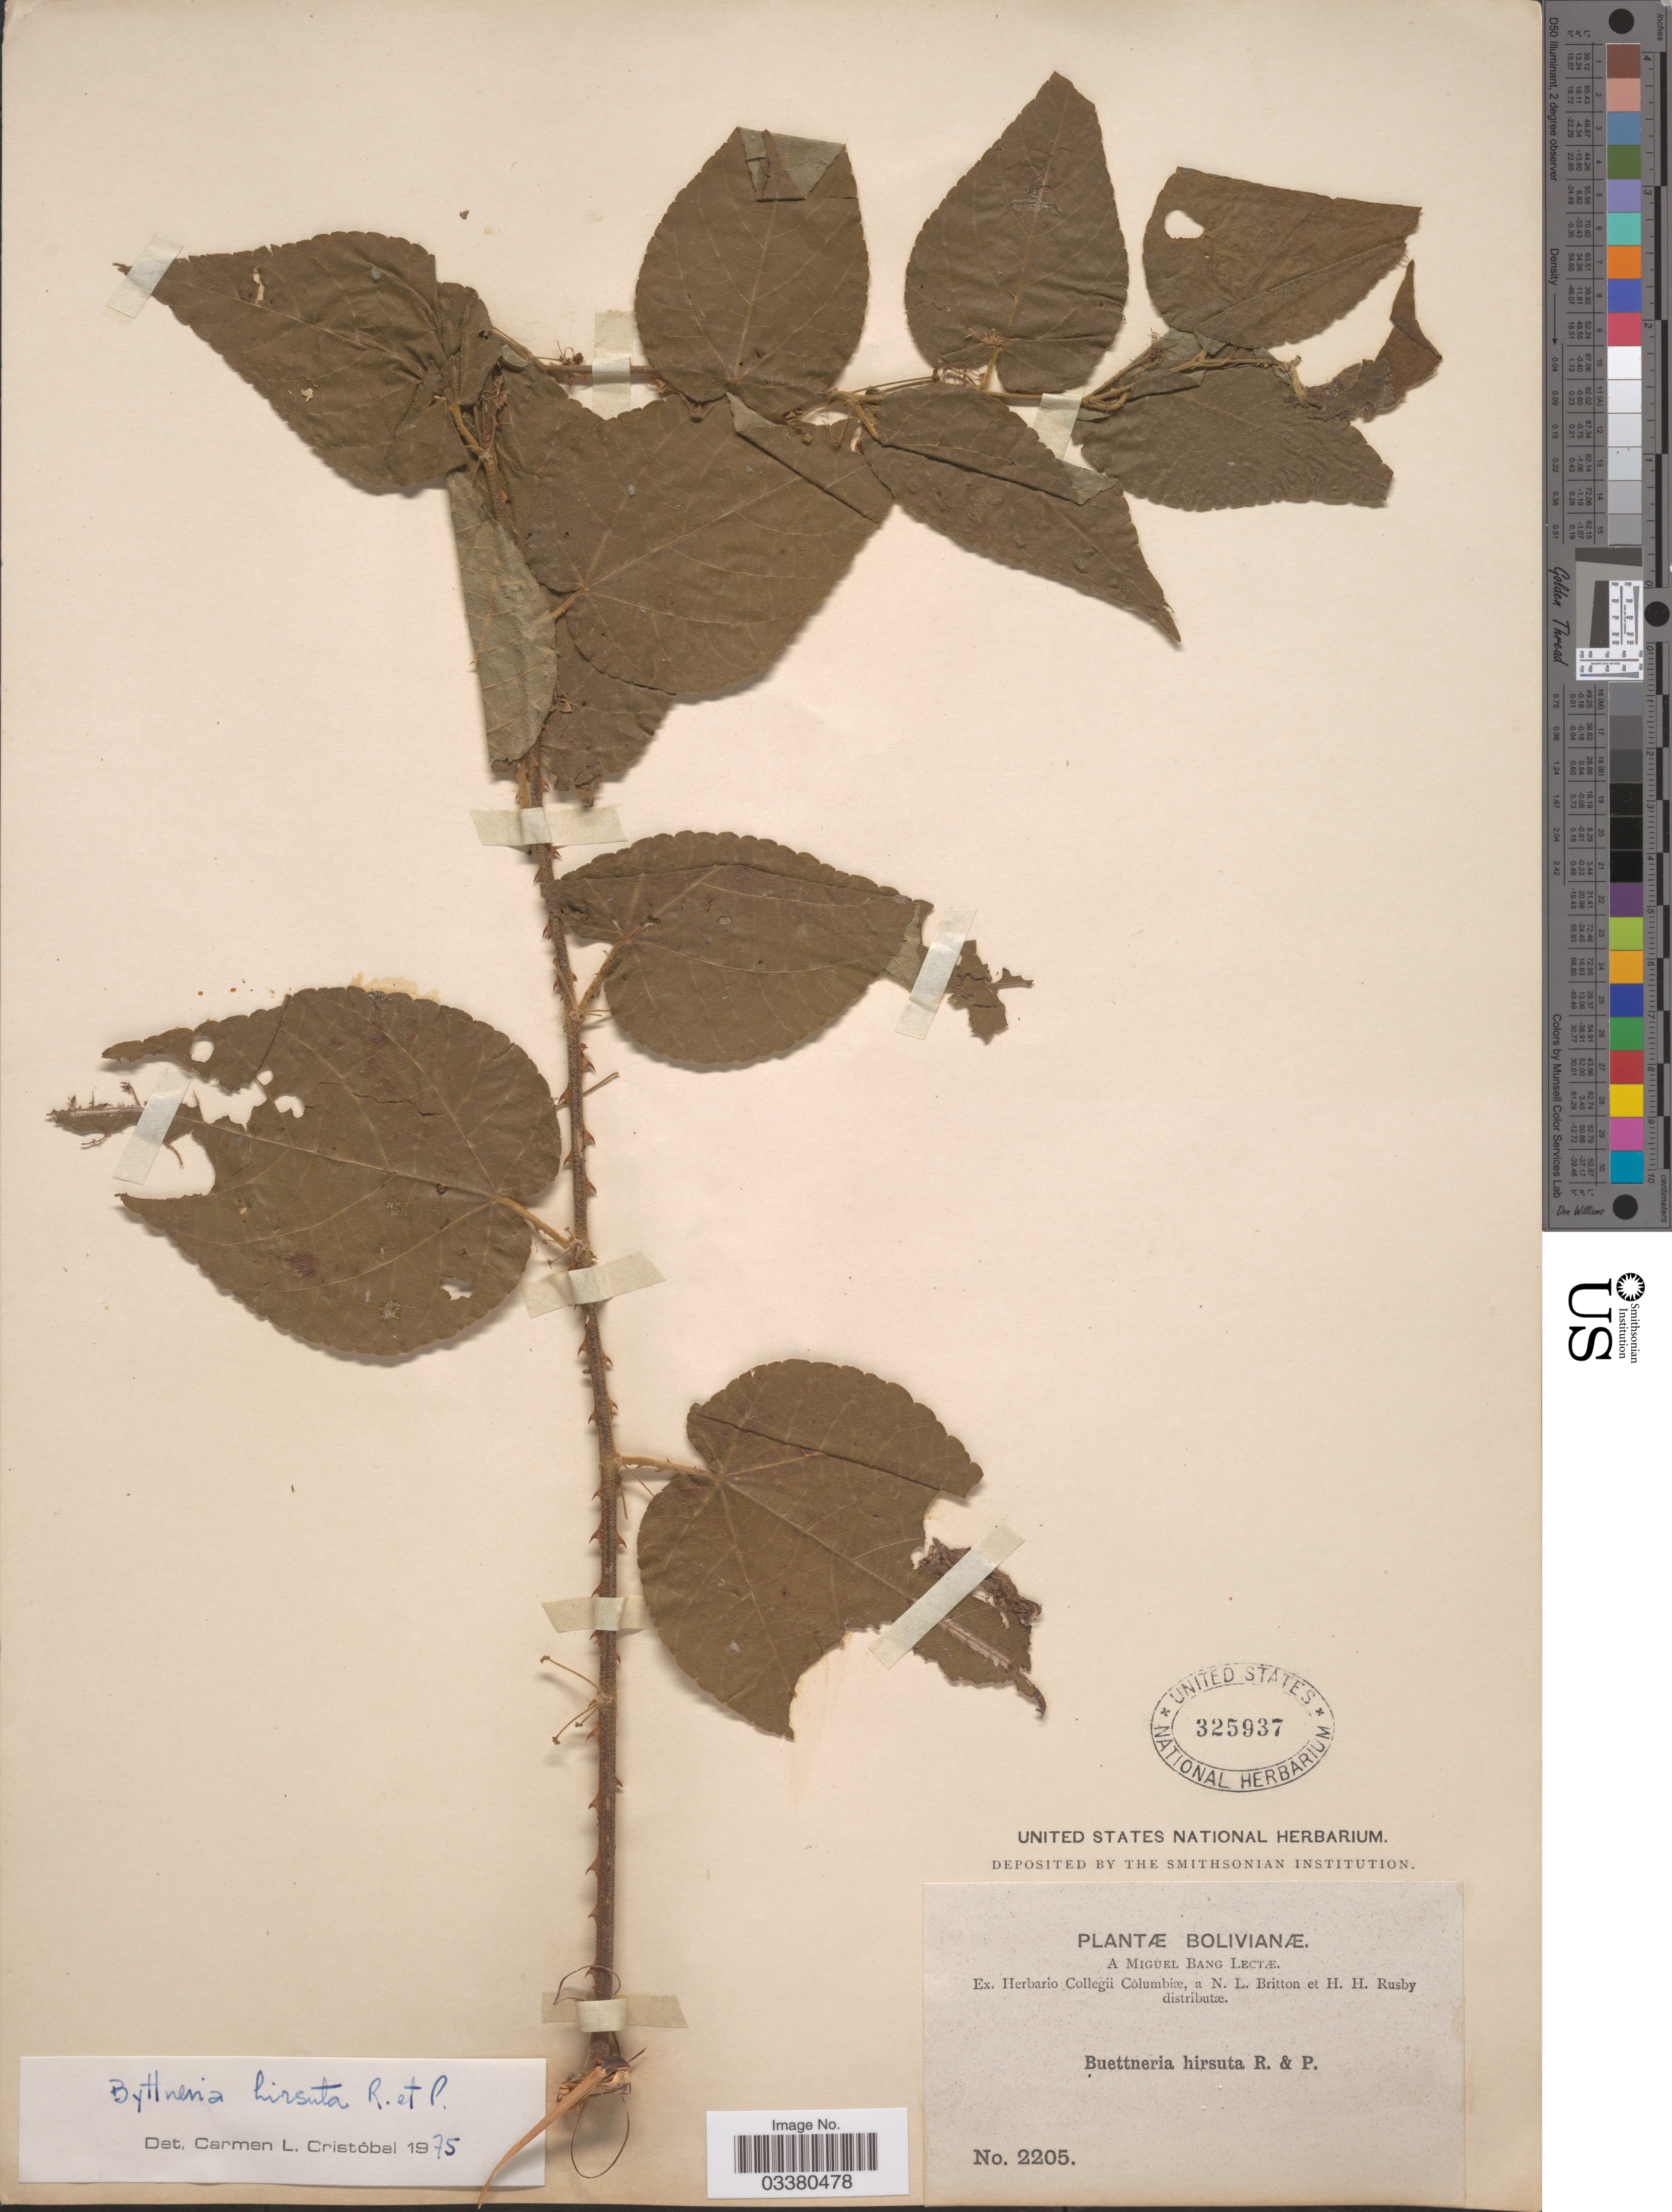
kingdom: Plantae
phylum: Tracheophyta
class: Magnoliopsida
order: Malvales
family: Malvaceae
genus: Byttneria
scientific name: Byttneria hirsuta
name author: Ruiz & Pav.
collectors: M. Bang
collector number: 2205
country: Bolivia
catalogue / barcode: US 325937